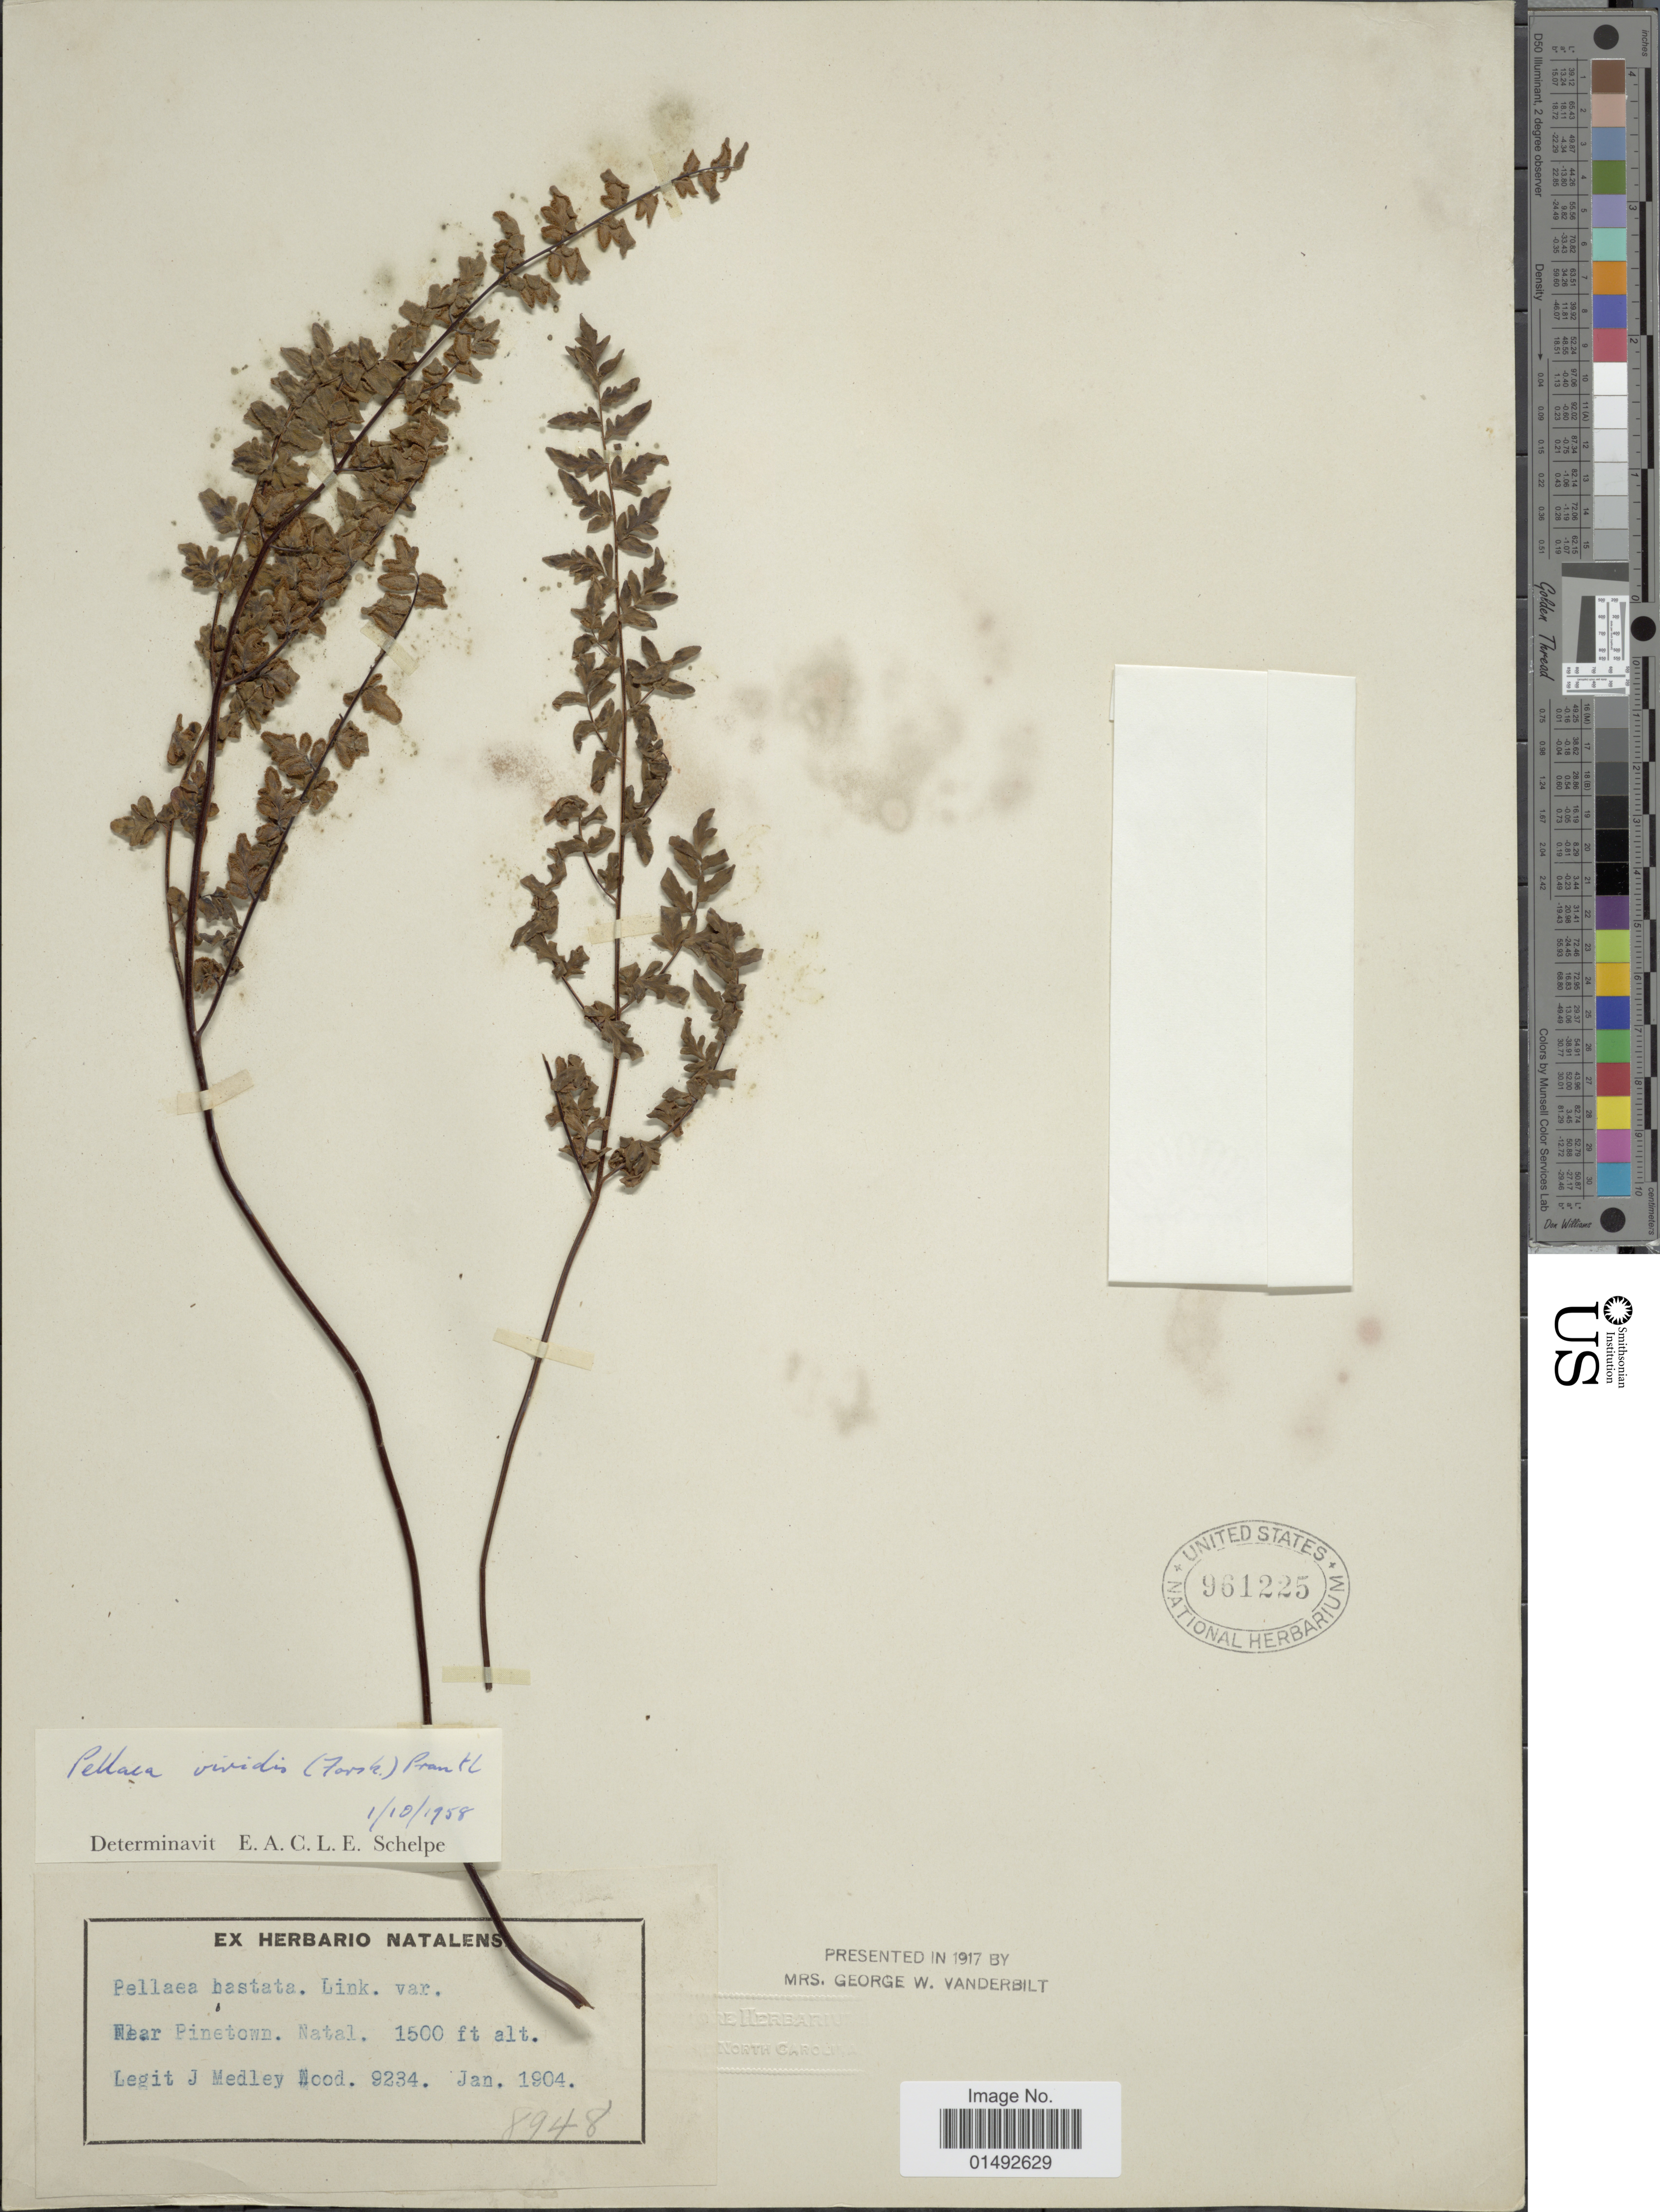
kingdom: Plantae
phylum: Tracheophyta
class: Polypodiopsida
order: Polypodiales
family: Pteridaceae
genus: Pellaea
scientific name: Pellaea viridis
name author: (Forssk.) Prantl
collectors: J. M. Wood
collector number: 9234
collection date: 1904-01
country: South Africa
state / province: KwaZulu-Natal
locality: Near Pinetown. Natal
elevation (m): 457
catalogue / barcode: US 961225